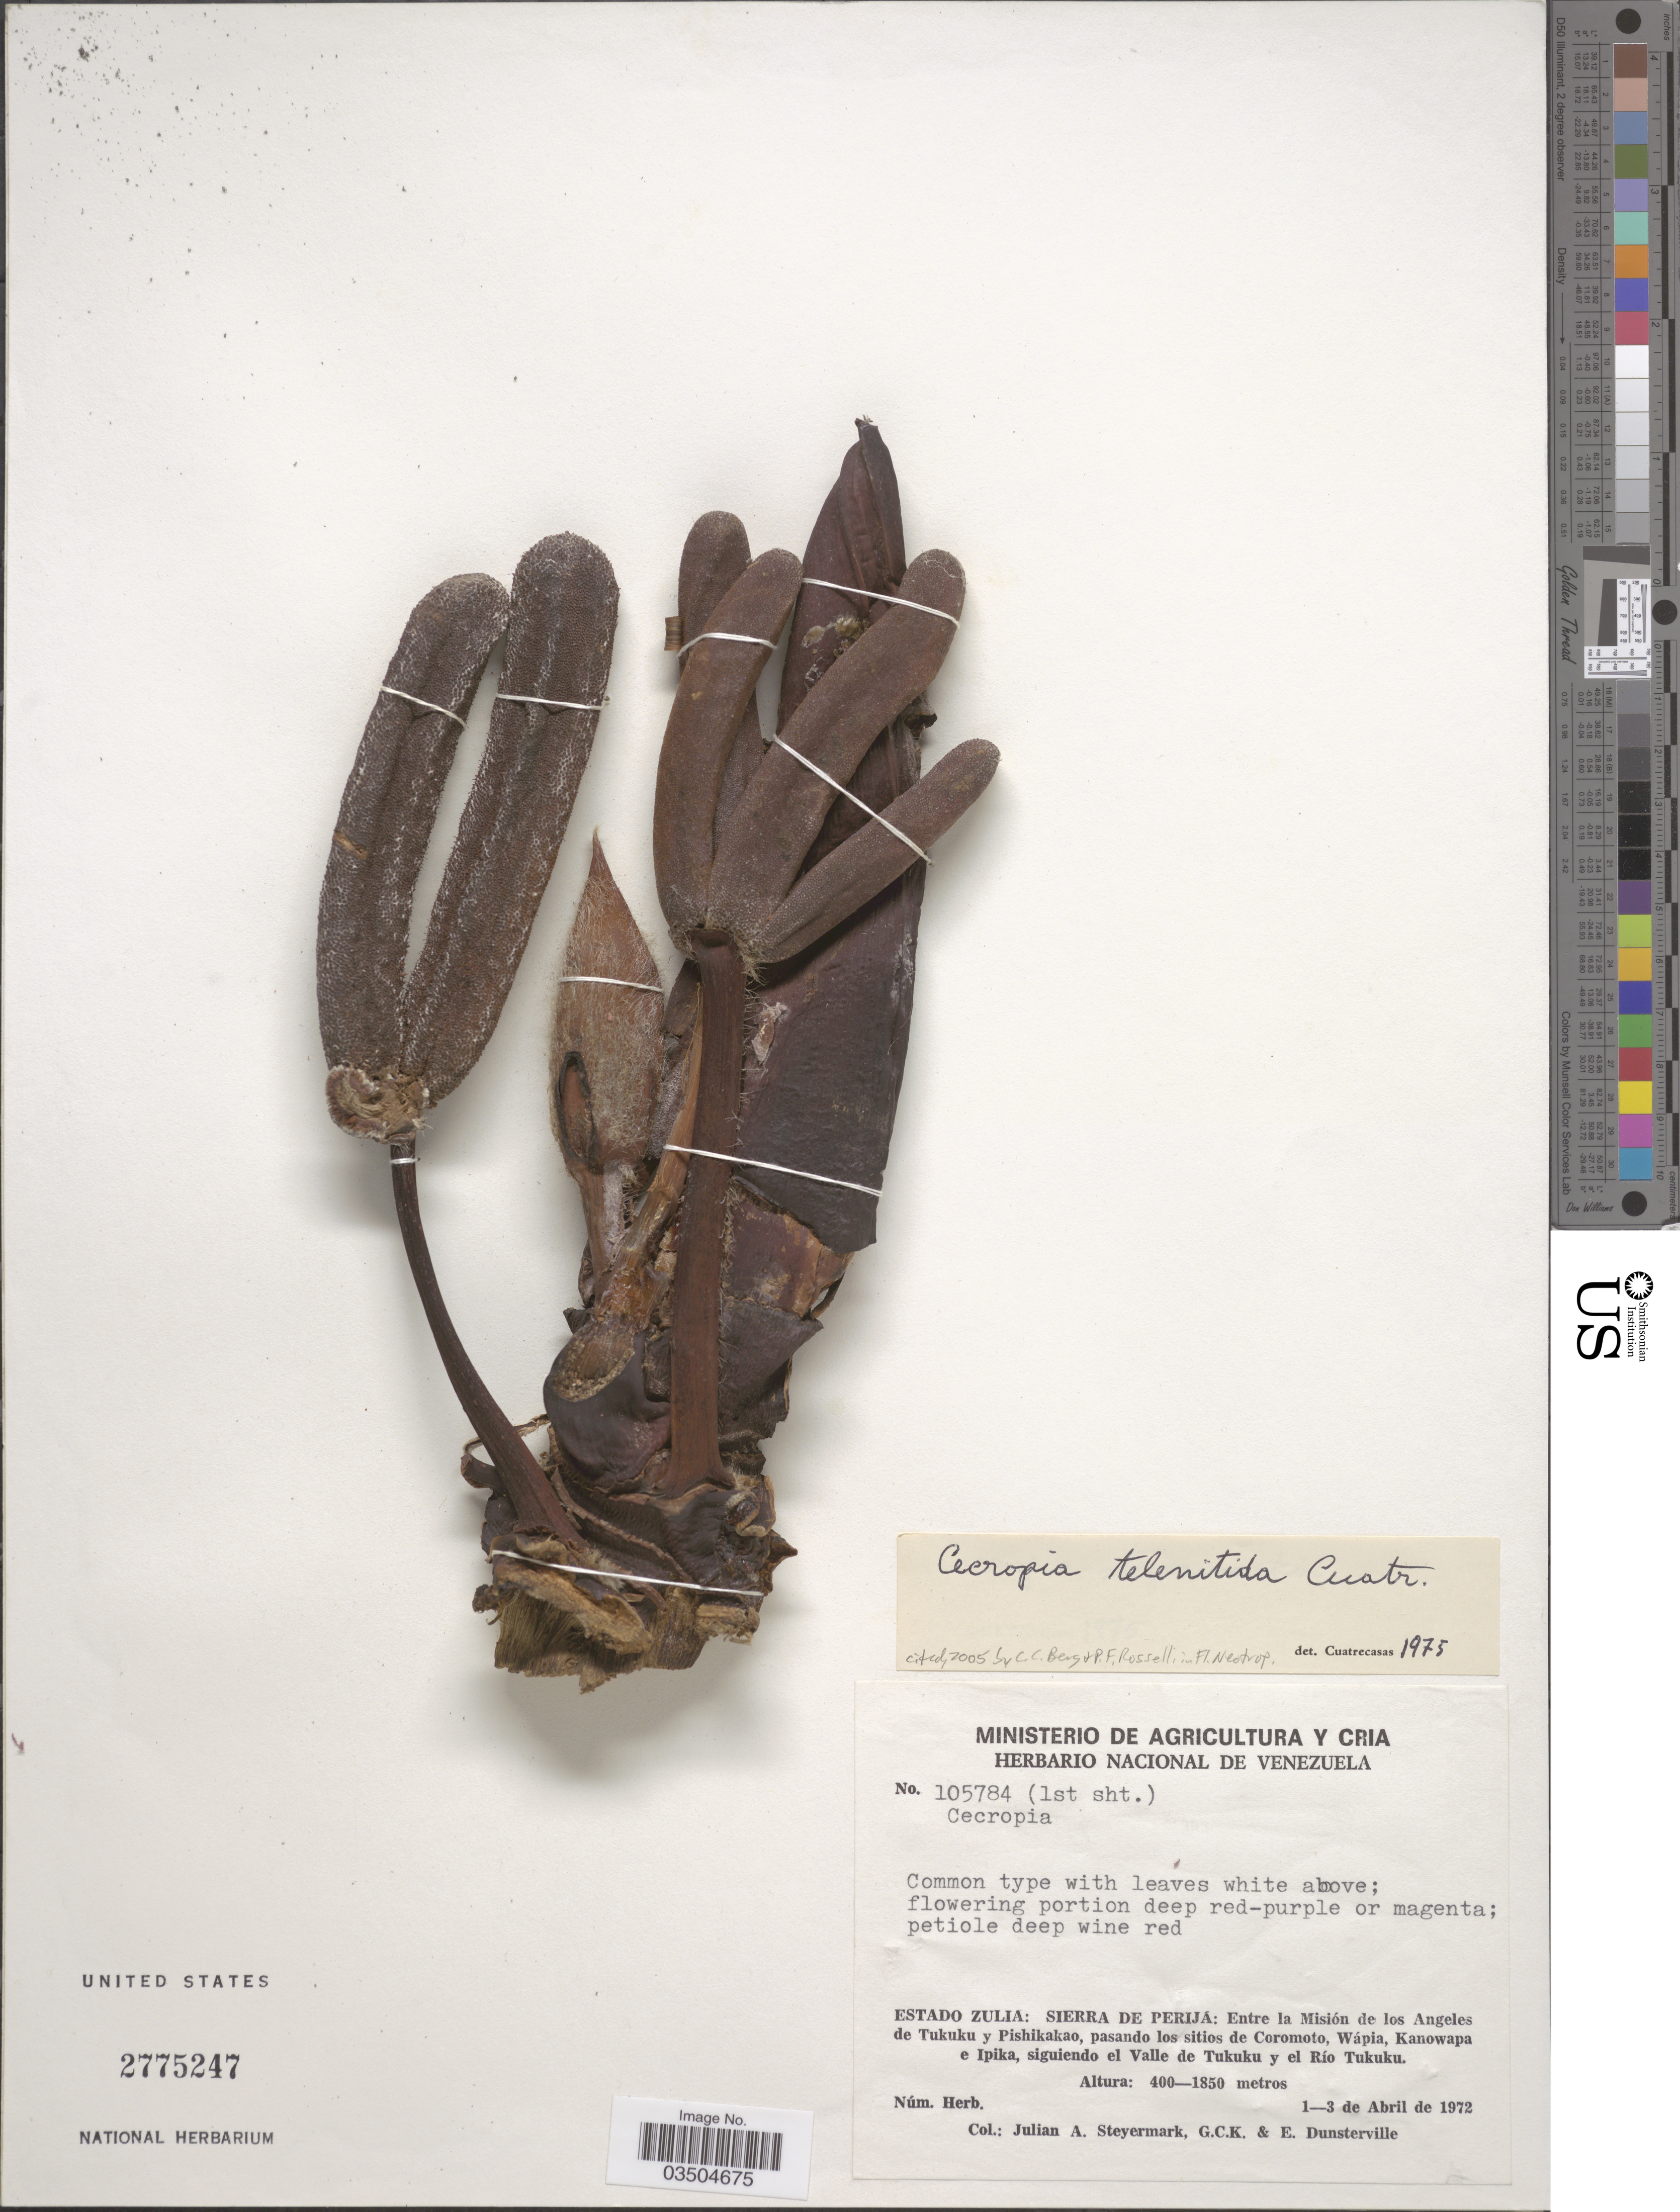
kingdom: Plantae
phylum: Tracheophyta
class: Magnoliopsida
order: Rosales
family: Urticaceae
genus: Cecropia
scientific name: Cecropia telenitida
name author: Cuatrec.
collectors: J. Steyermark, G. C. K. Dunsterville & E. Dunsterville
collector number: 105784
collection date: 1972-04-01/1972-04-03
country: Venezuela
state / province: Zulia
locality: Sierra de Perija: Entre la Misión de Los Angeles de Tukuku y Pishikakao, pasando los sitios de Coromot, Wápia, kanowapa e Ipika, siguiendo el Valle de Tukuku y el Río Tukuku.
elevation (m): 400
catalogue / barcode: US 2775247